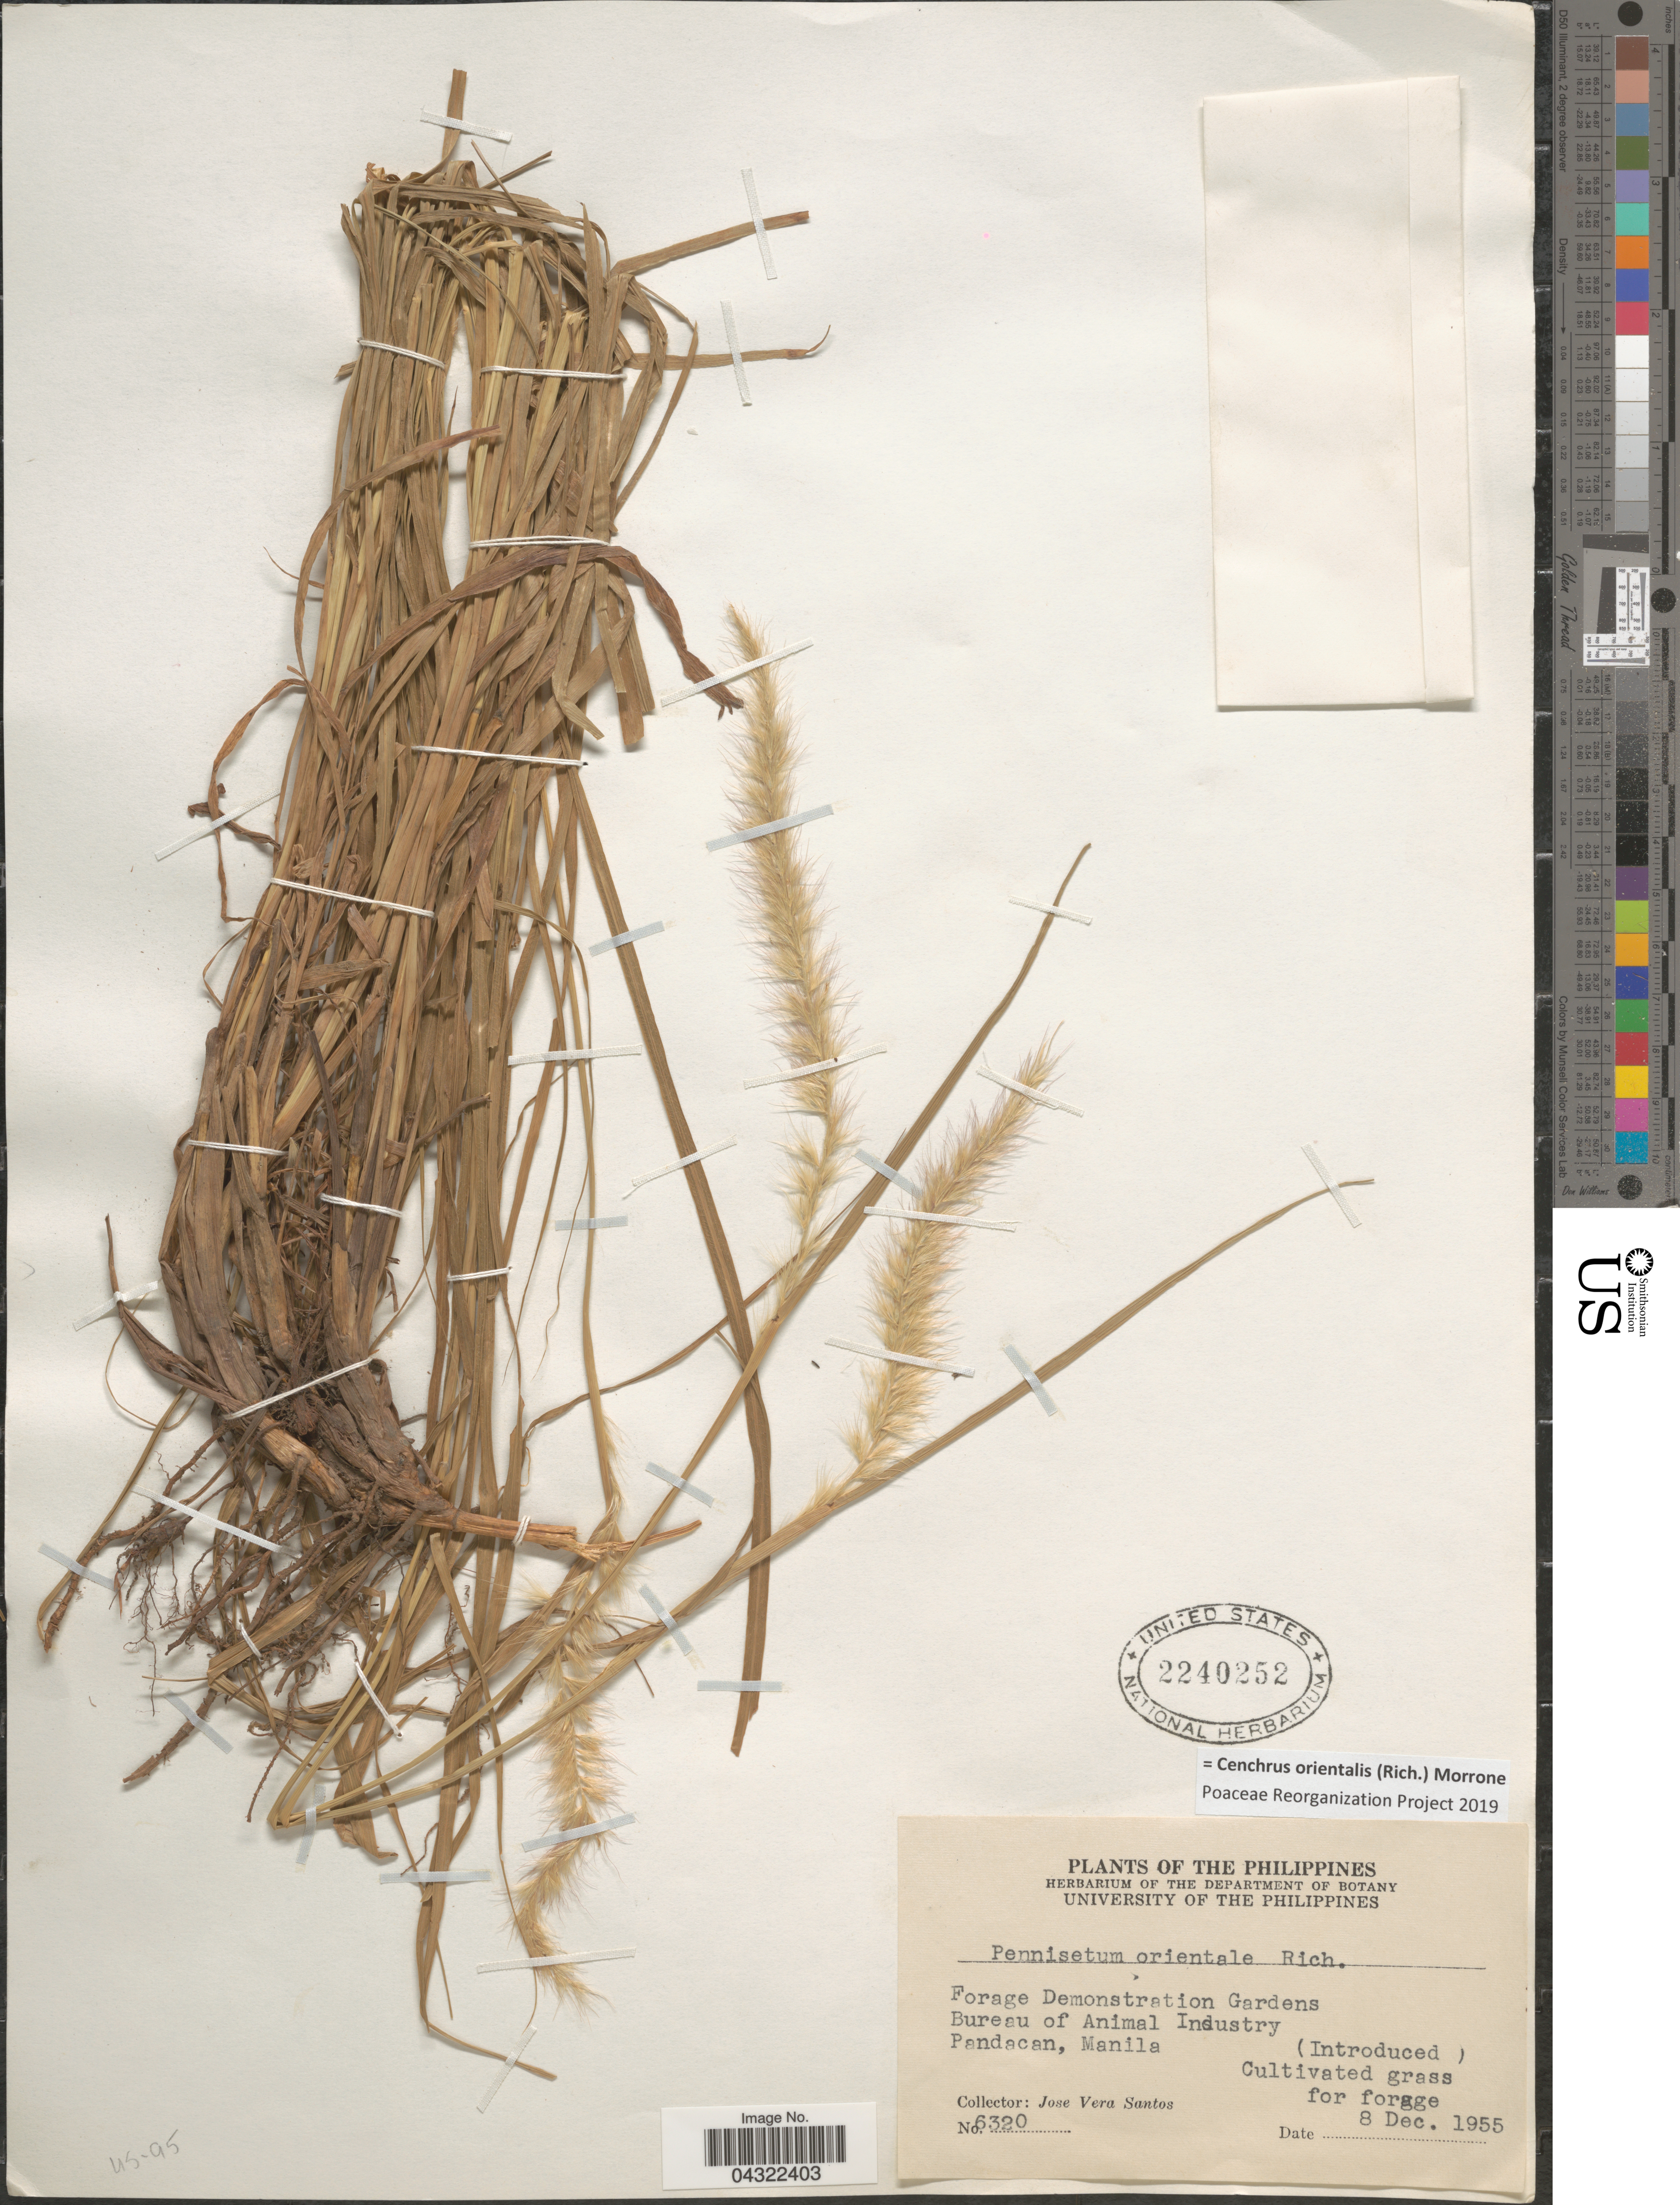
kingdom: Plantae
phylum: Tracheophyta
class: Liliopsida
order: Poales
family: Poaceae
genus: Cenchrus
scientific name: Cenchrus orientalis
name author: (Rich.) Morrone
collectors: J. Santos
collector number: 6320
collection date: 1955-12-08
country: Philippines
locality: Forage Demonstration Gardens. Bureau of Animal Industry. Pandacan, Manila.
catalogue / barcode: US 2240252